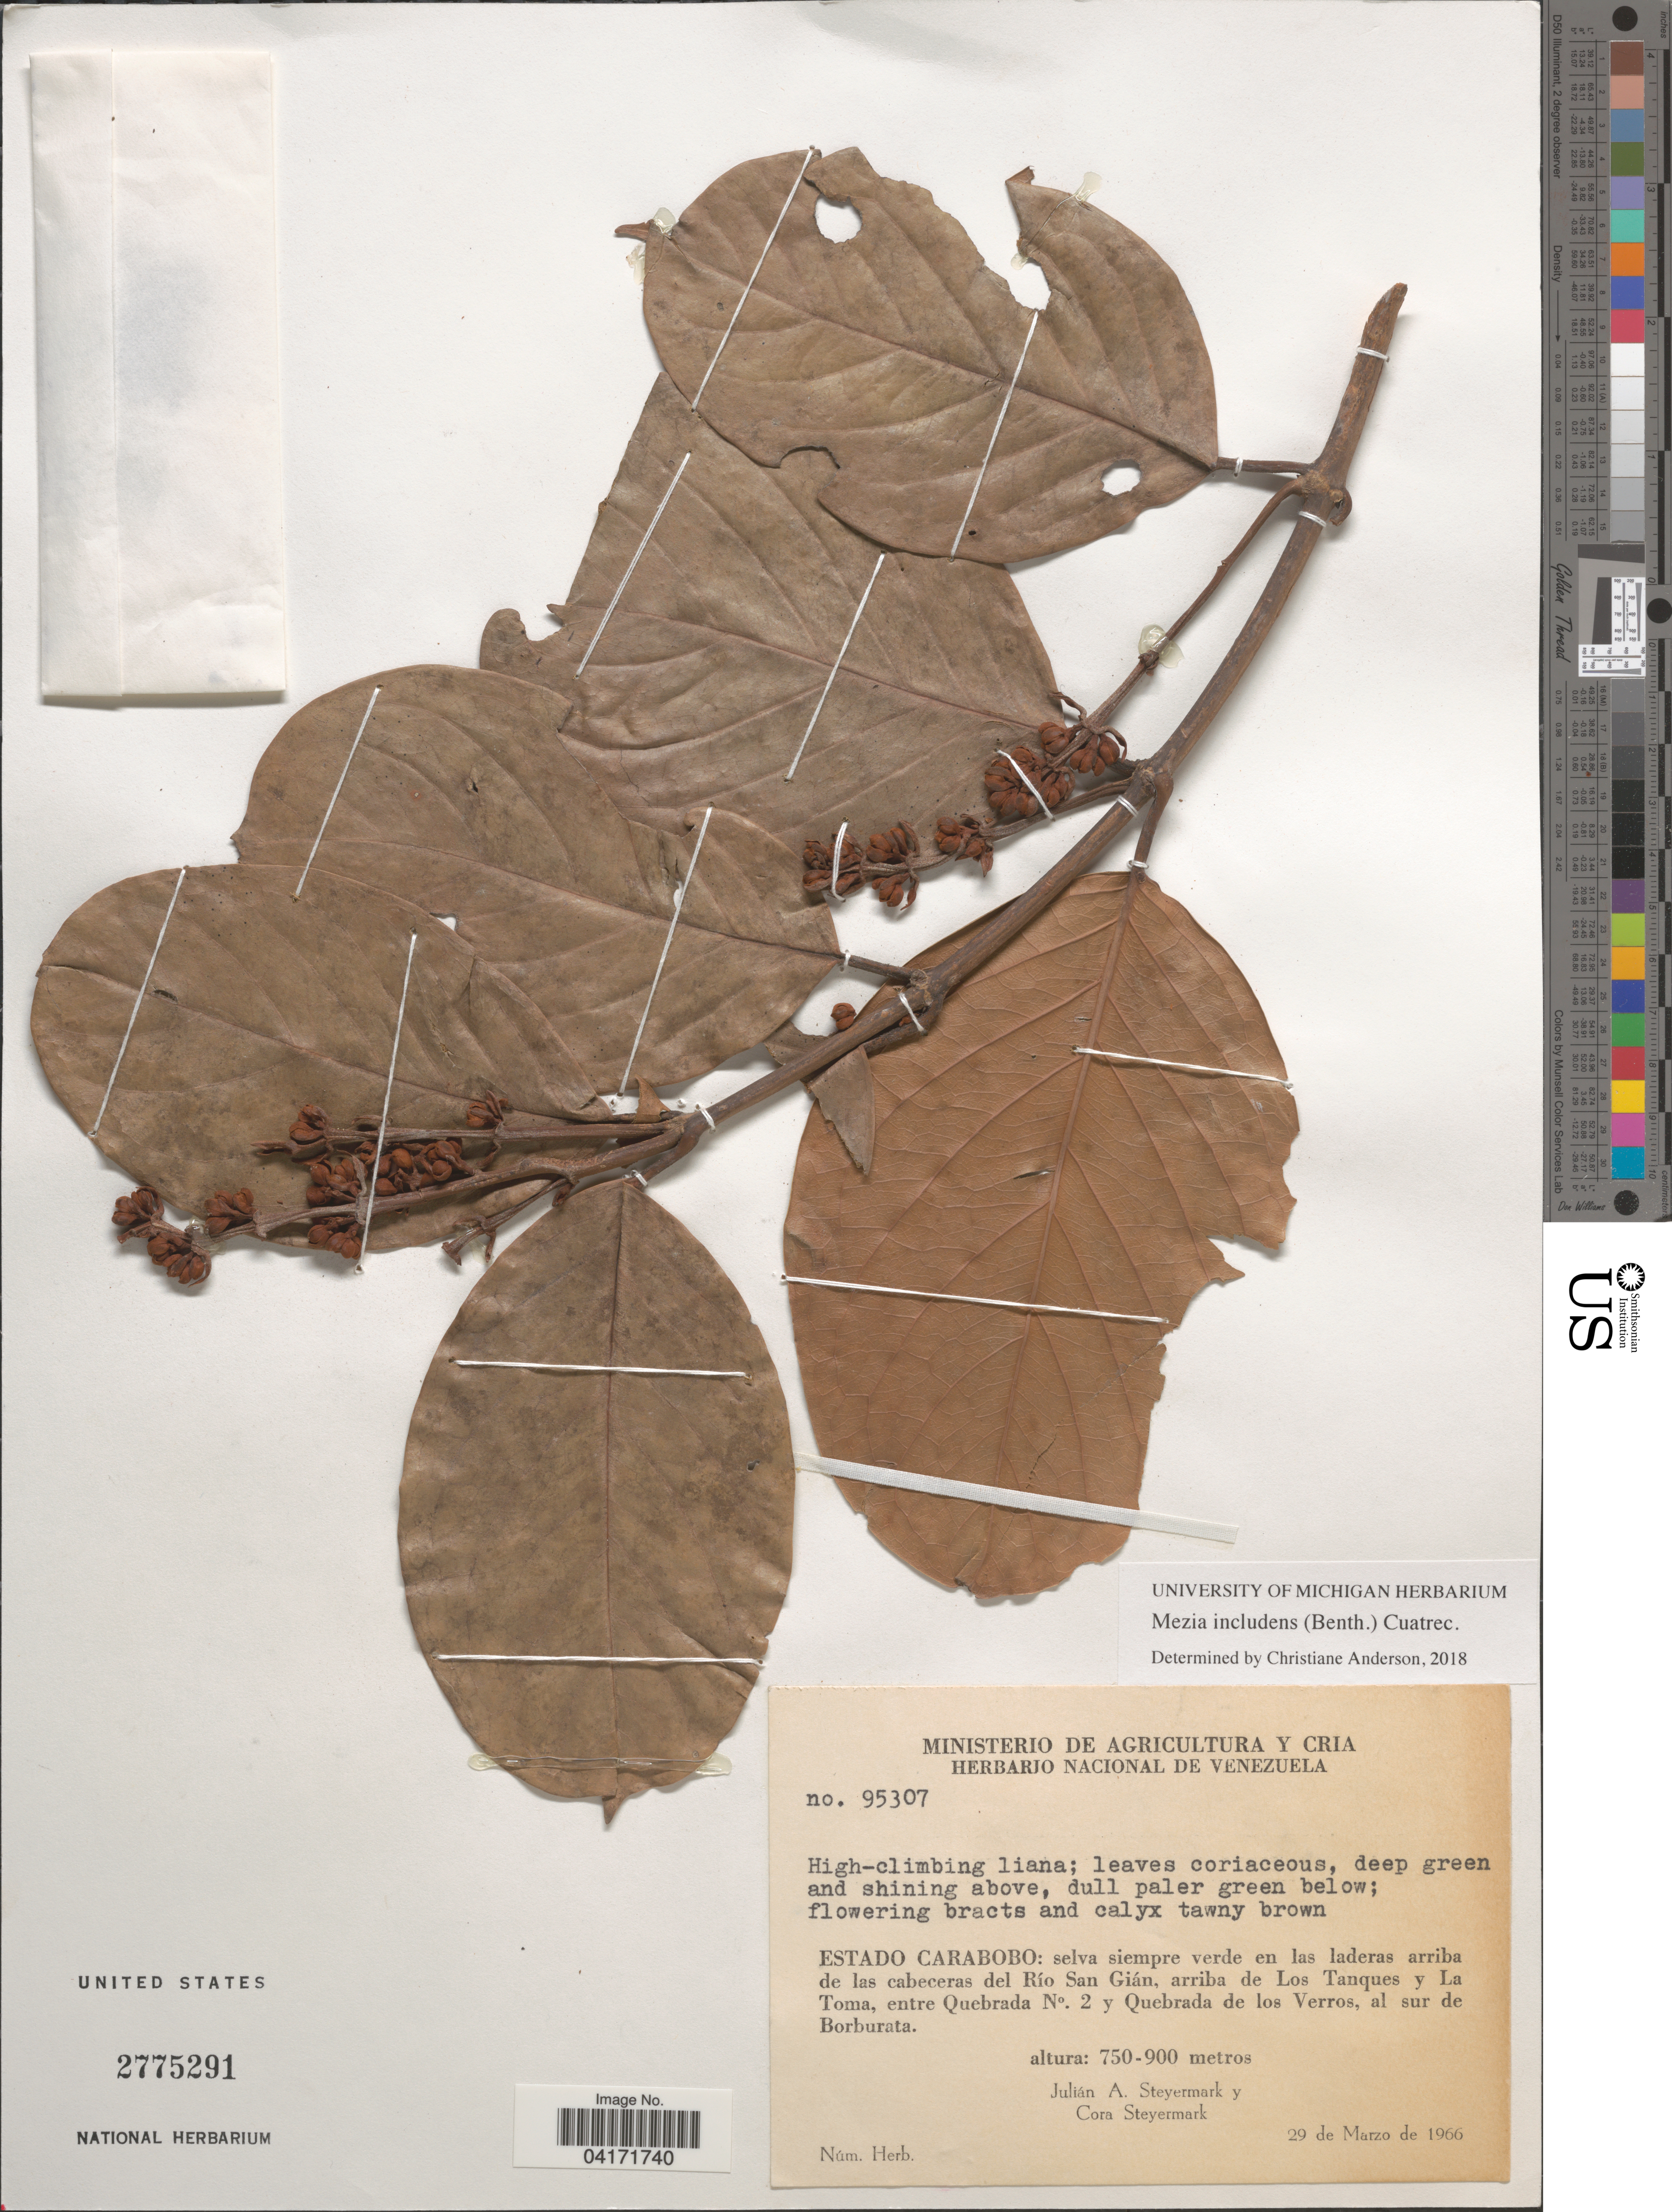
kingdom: Plantae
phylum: Tracheophyta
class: Magnoliopsida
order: Malpighiales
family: Malpighiaceae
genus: Mezia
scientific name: Mezia includens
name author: (Benth.) Cuatrec.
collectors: J. Steyermark & C. Steyermark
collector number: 95307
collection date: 1966-03-29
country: Venezuela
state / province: Carabobo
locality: Selva siempre verde en las laderas arriba de las cabeceras del Río San Gián, arriba de Los Tanques y La Toma, entre Quebrada N°. 2 y Quebrada de los Verros, al sur de Borburata.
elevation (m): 750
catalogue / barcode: US 2775291